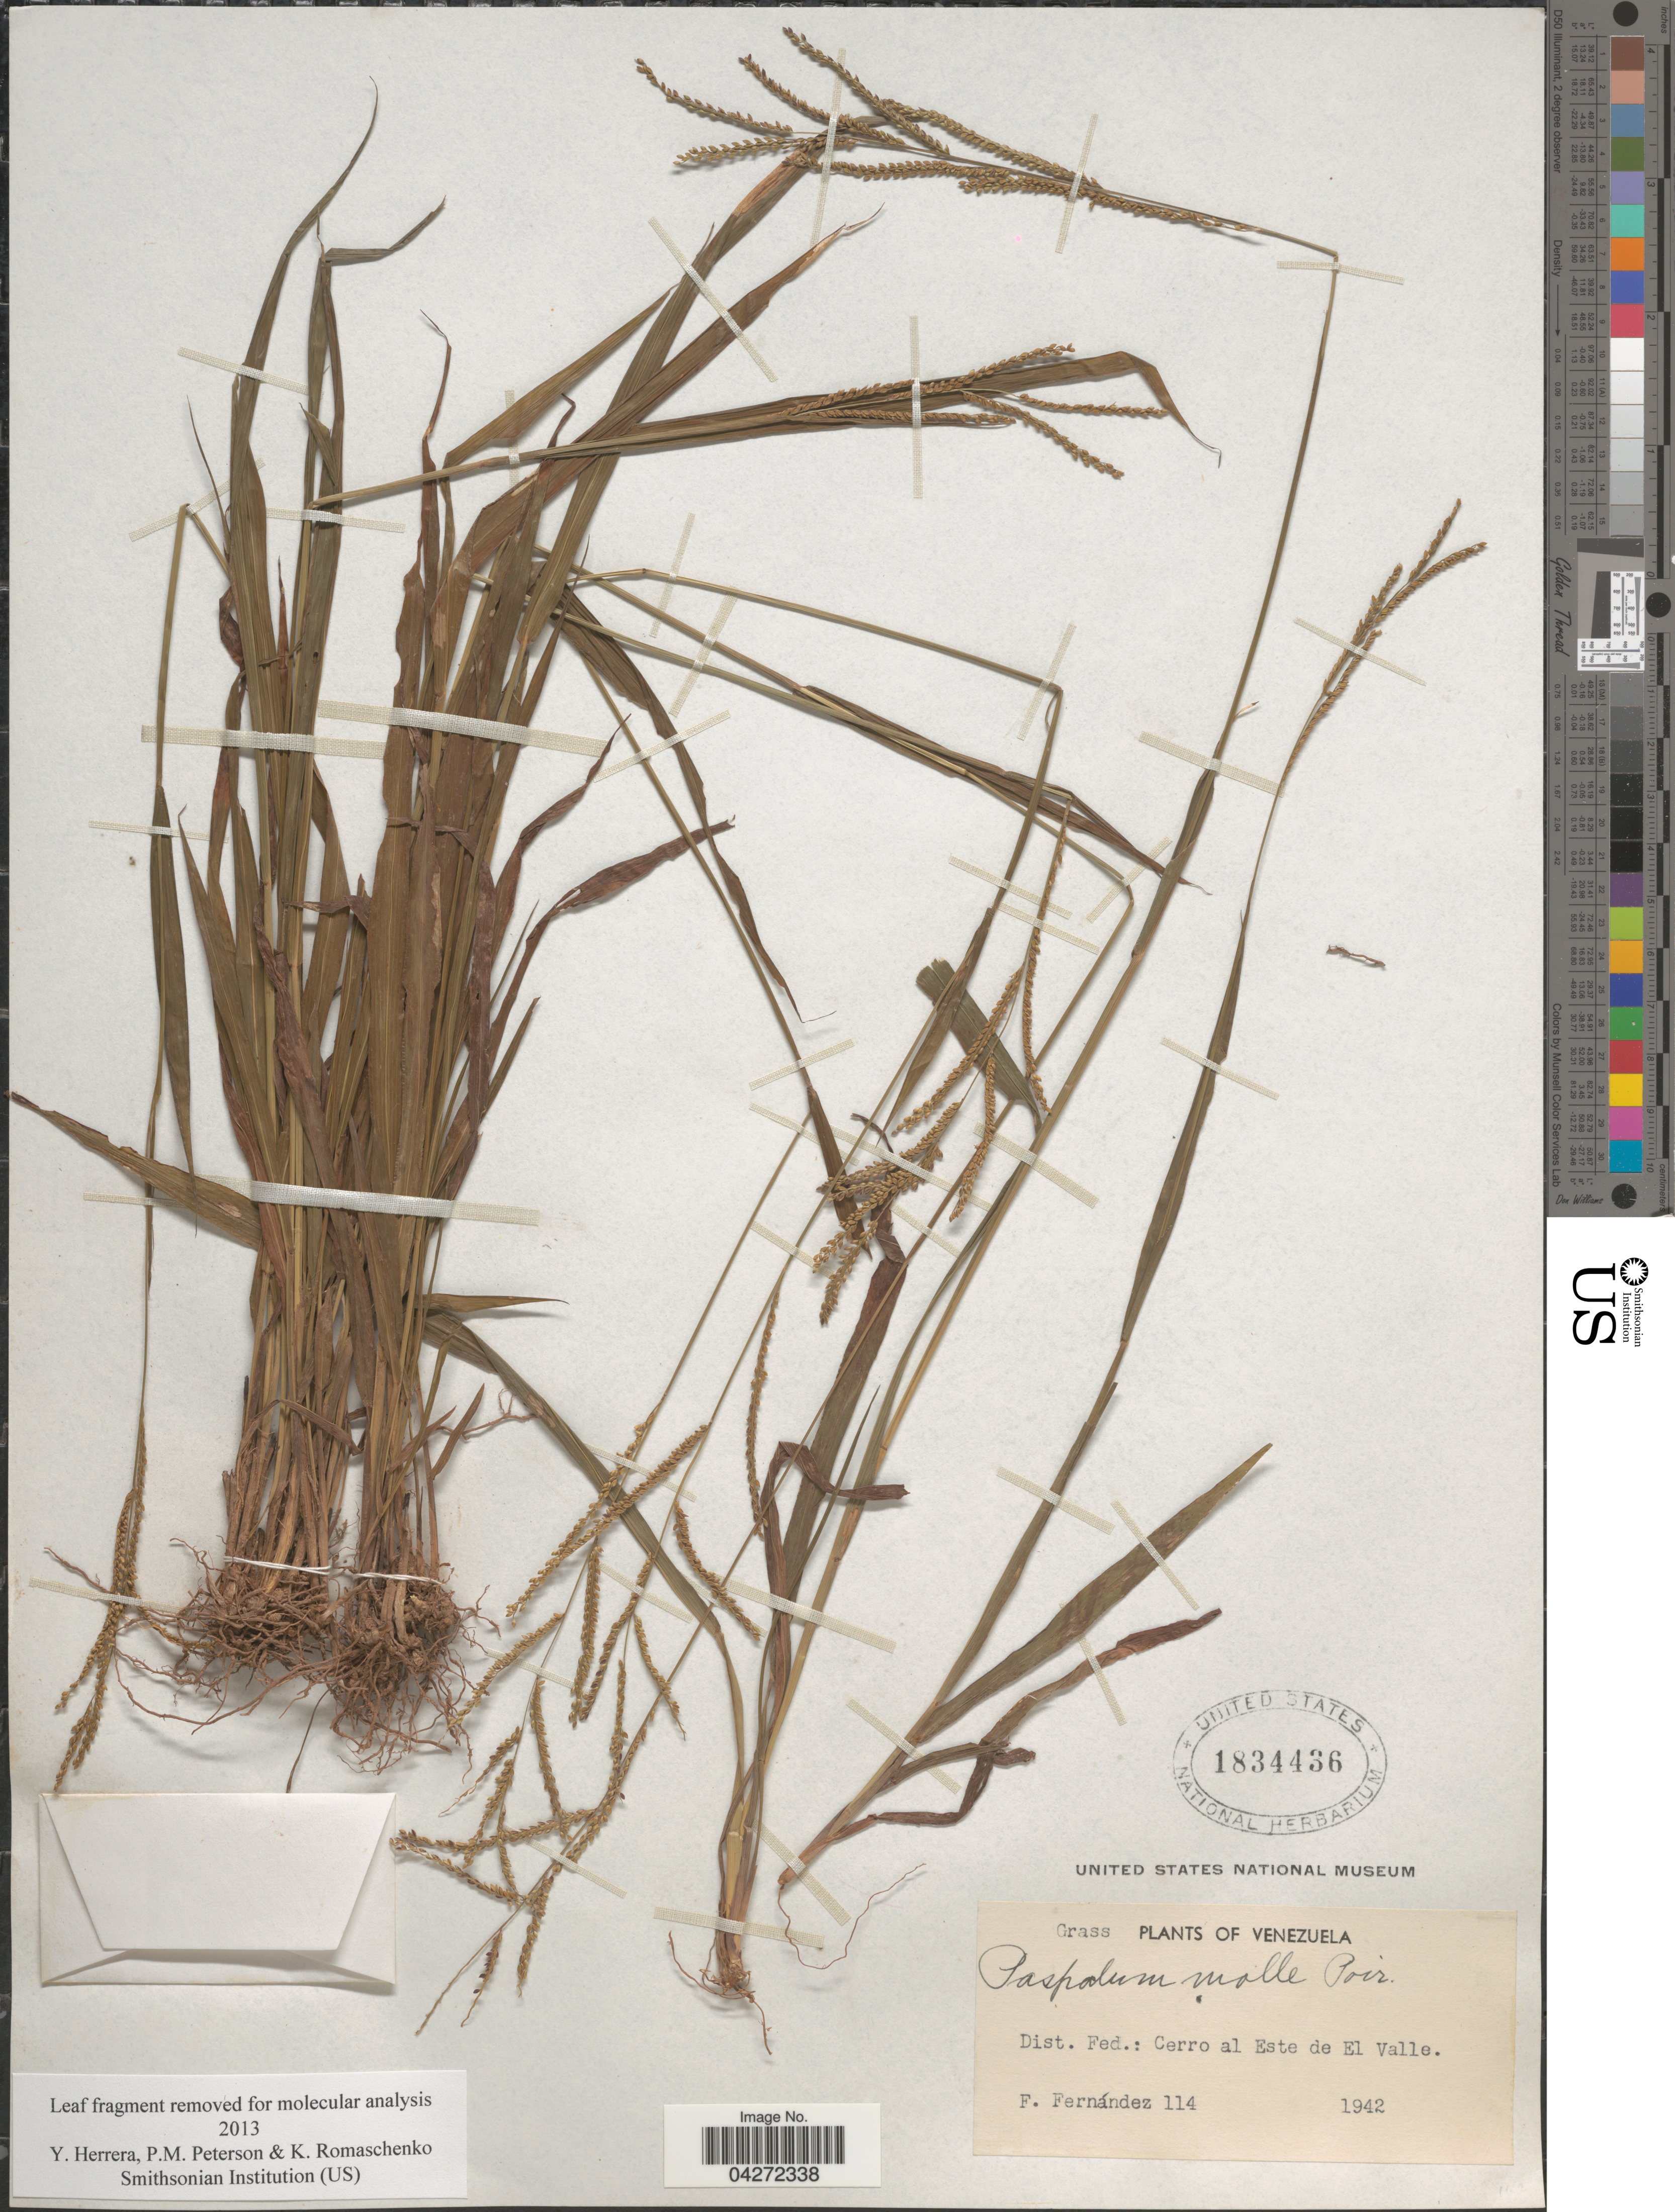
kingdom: Plantae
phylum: Tracheophyta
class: Liliopsida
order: Poales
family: Poaceae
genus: Paspalum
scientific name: Paspalum molle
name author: Poir.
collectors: F. Fernández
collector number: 114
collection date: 1942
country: Venezuela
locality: Dist. Fed.: Cerro al Este de El Valle.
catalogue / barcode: US 1834436